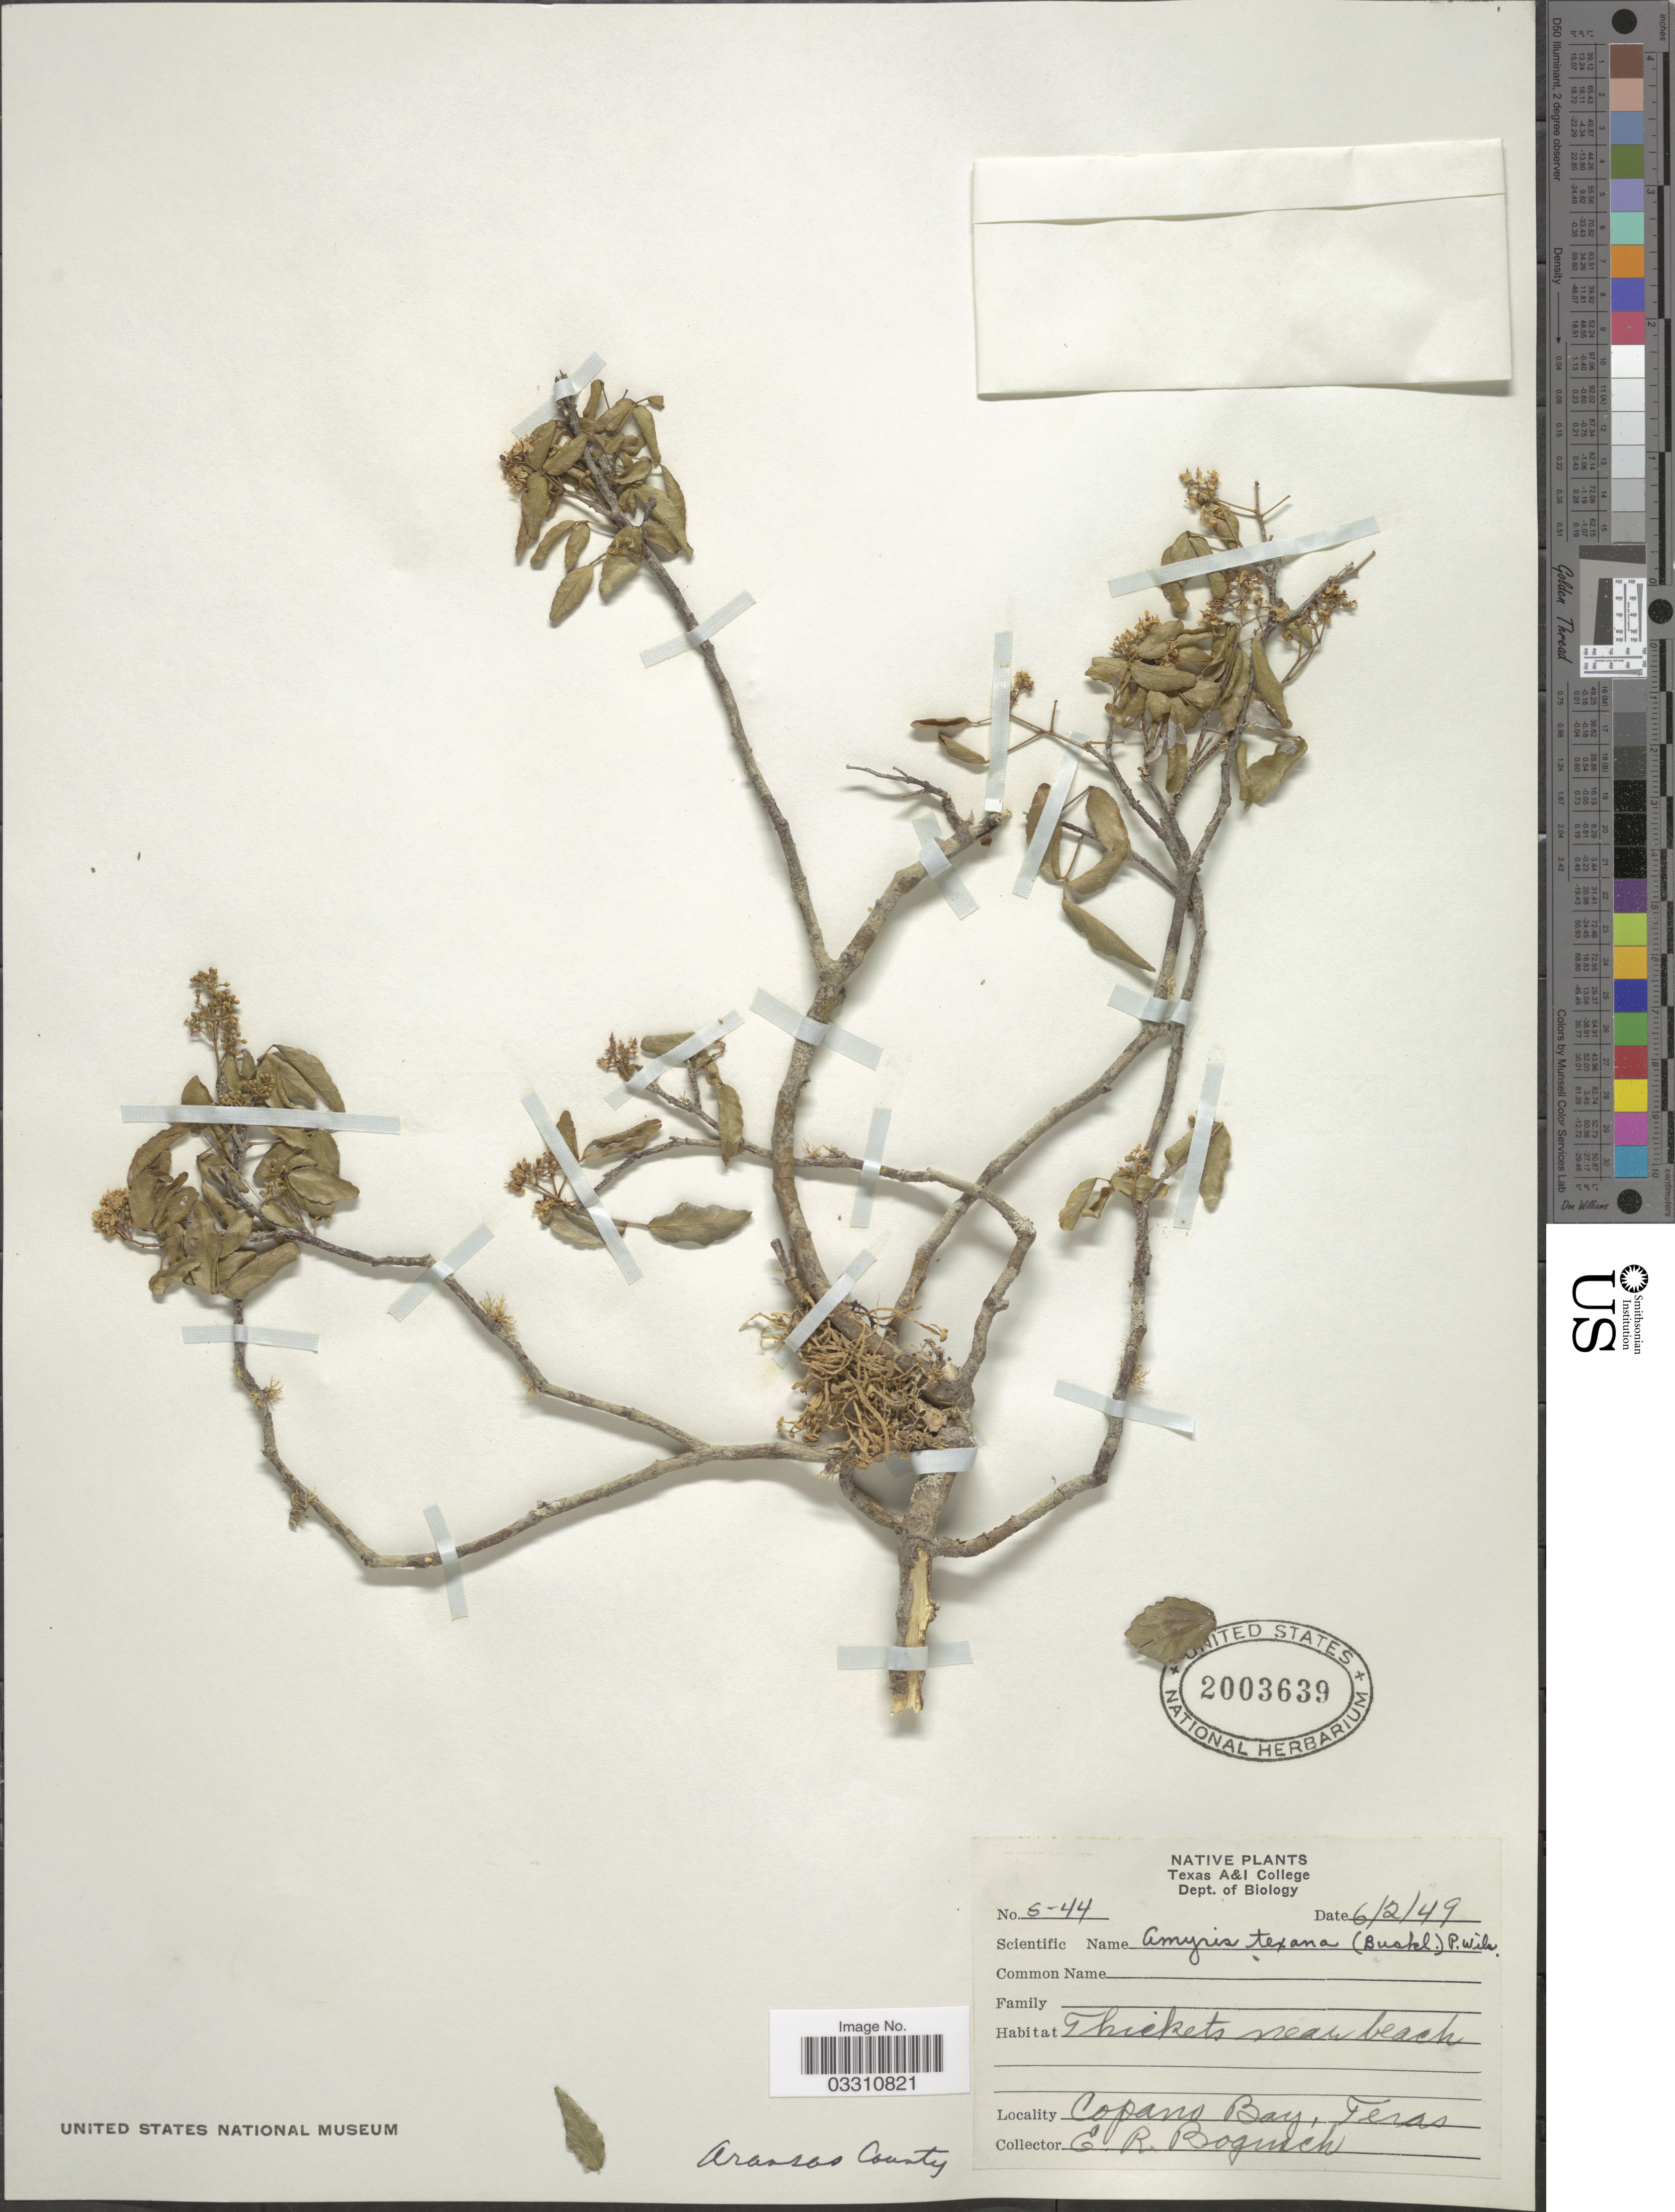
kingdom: Plantae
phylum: Tracheophyta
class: Magnoliopsida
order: Sapindales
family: Rutaceae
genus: Amyris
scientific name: Amyris texana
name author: (Buckley) P. Wilson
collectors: E. Bogusch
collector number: S-44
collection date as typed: Transcribed d/m/y: 2/6/49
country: United States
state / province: Texas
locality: Copano Bay.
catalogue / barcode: US 2003639